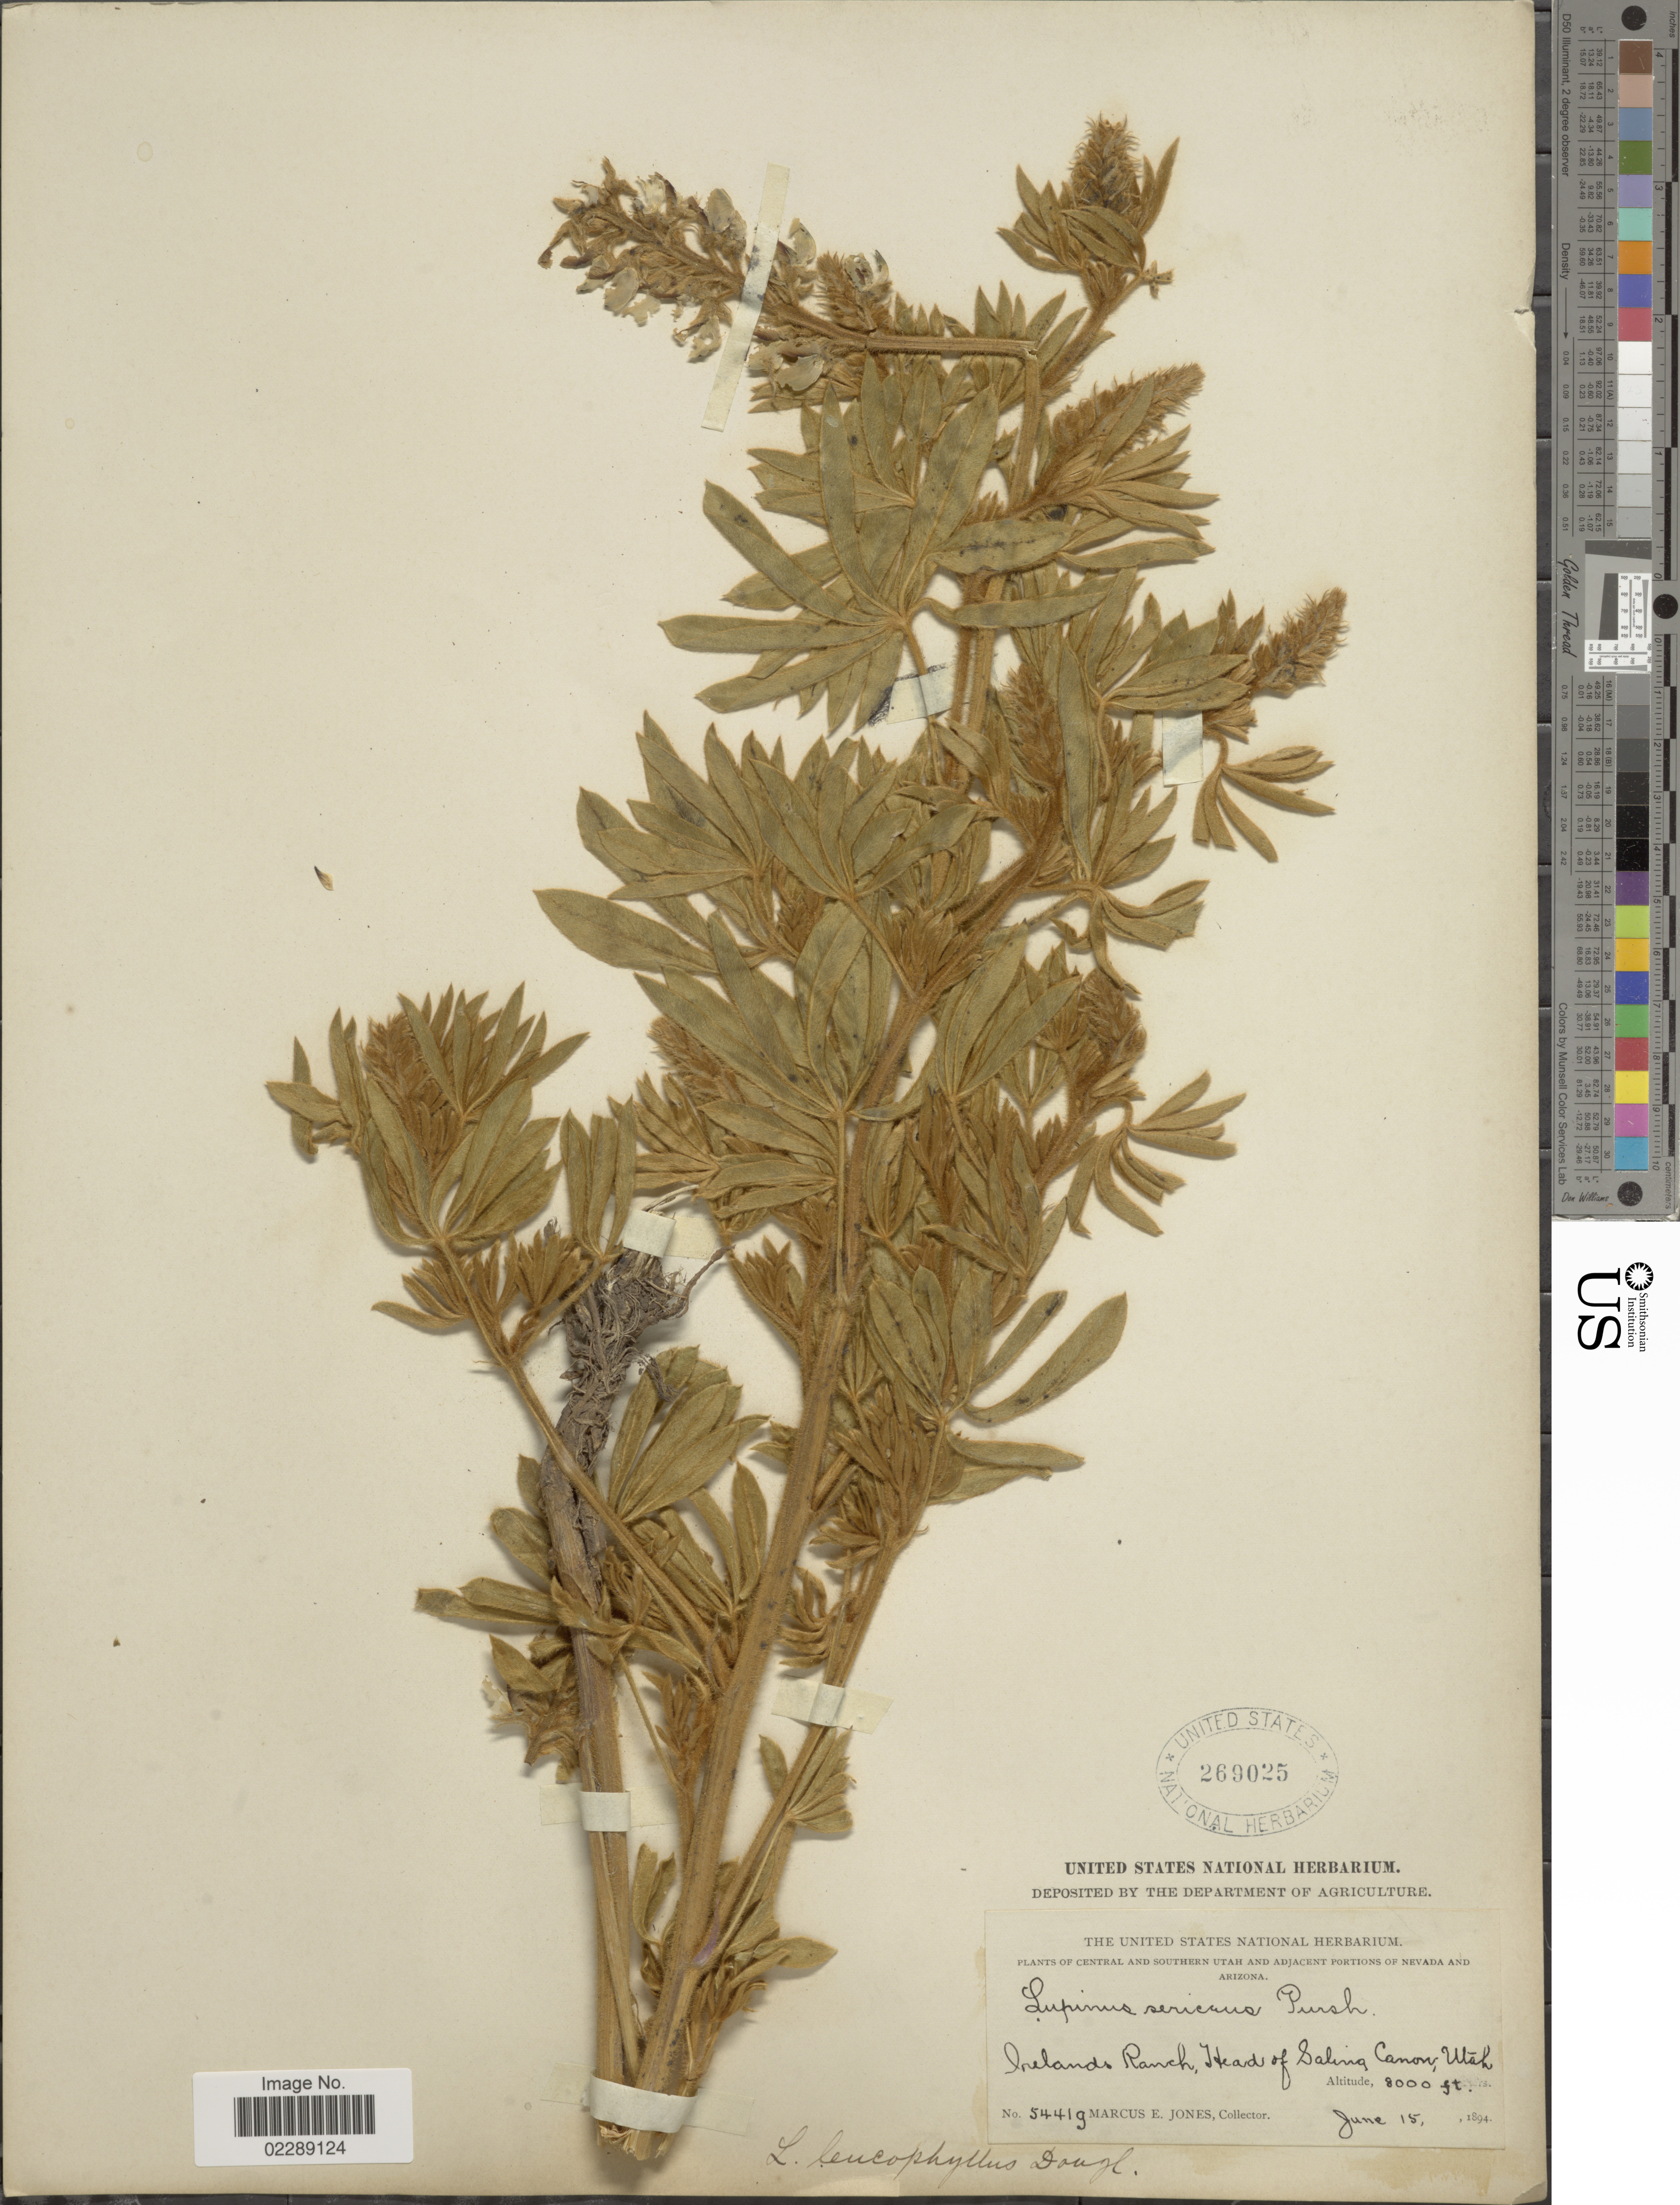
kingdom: Plantae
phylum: Tracheophyta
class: Magnoliopsida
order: Fabales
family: Fabaceae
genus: Lupinus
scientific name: Lupinus sericeus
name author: Pursh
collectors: M. E. Jones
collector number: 54419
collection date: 1894-06-15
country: United States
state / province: Utah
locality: Irelands Ranch, Head of Saling Canon, Utah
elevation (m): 2438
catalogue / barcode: US 269025